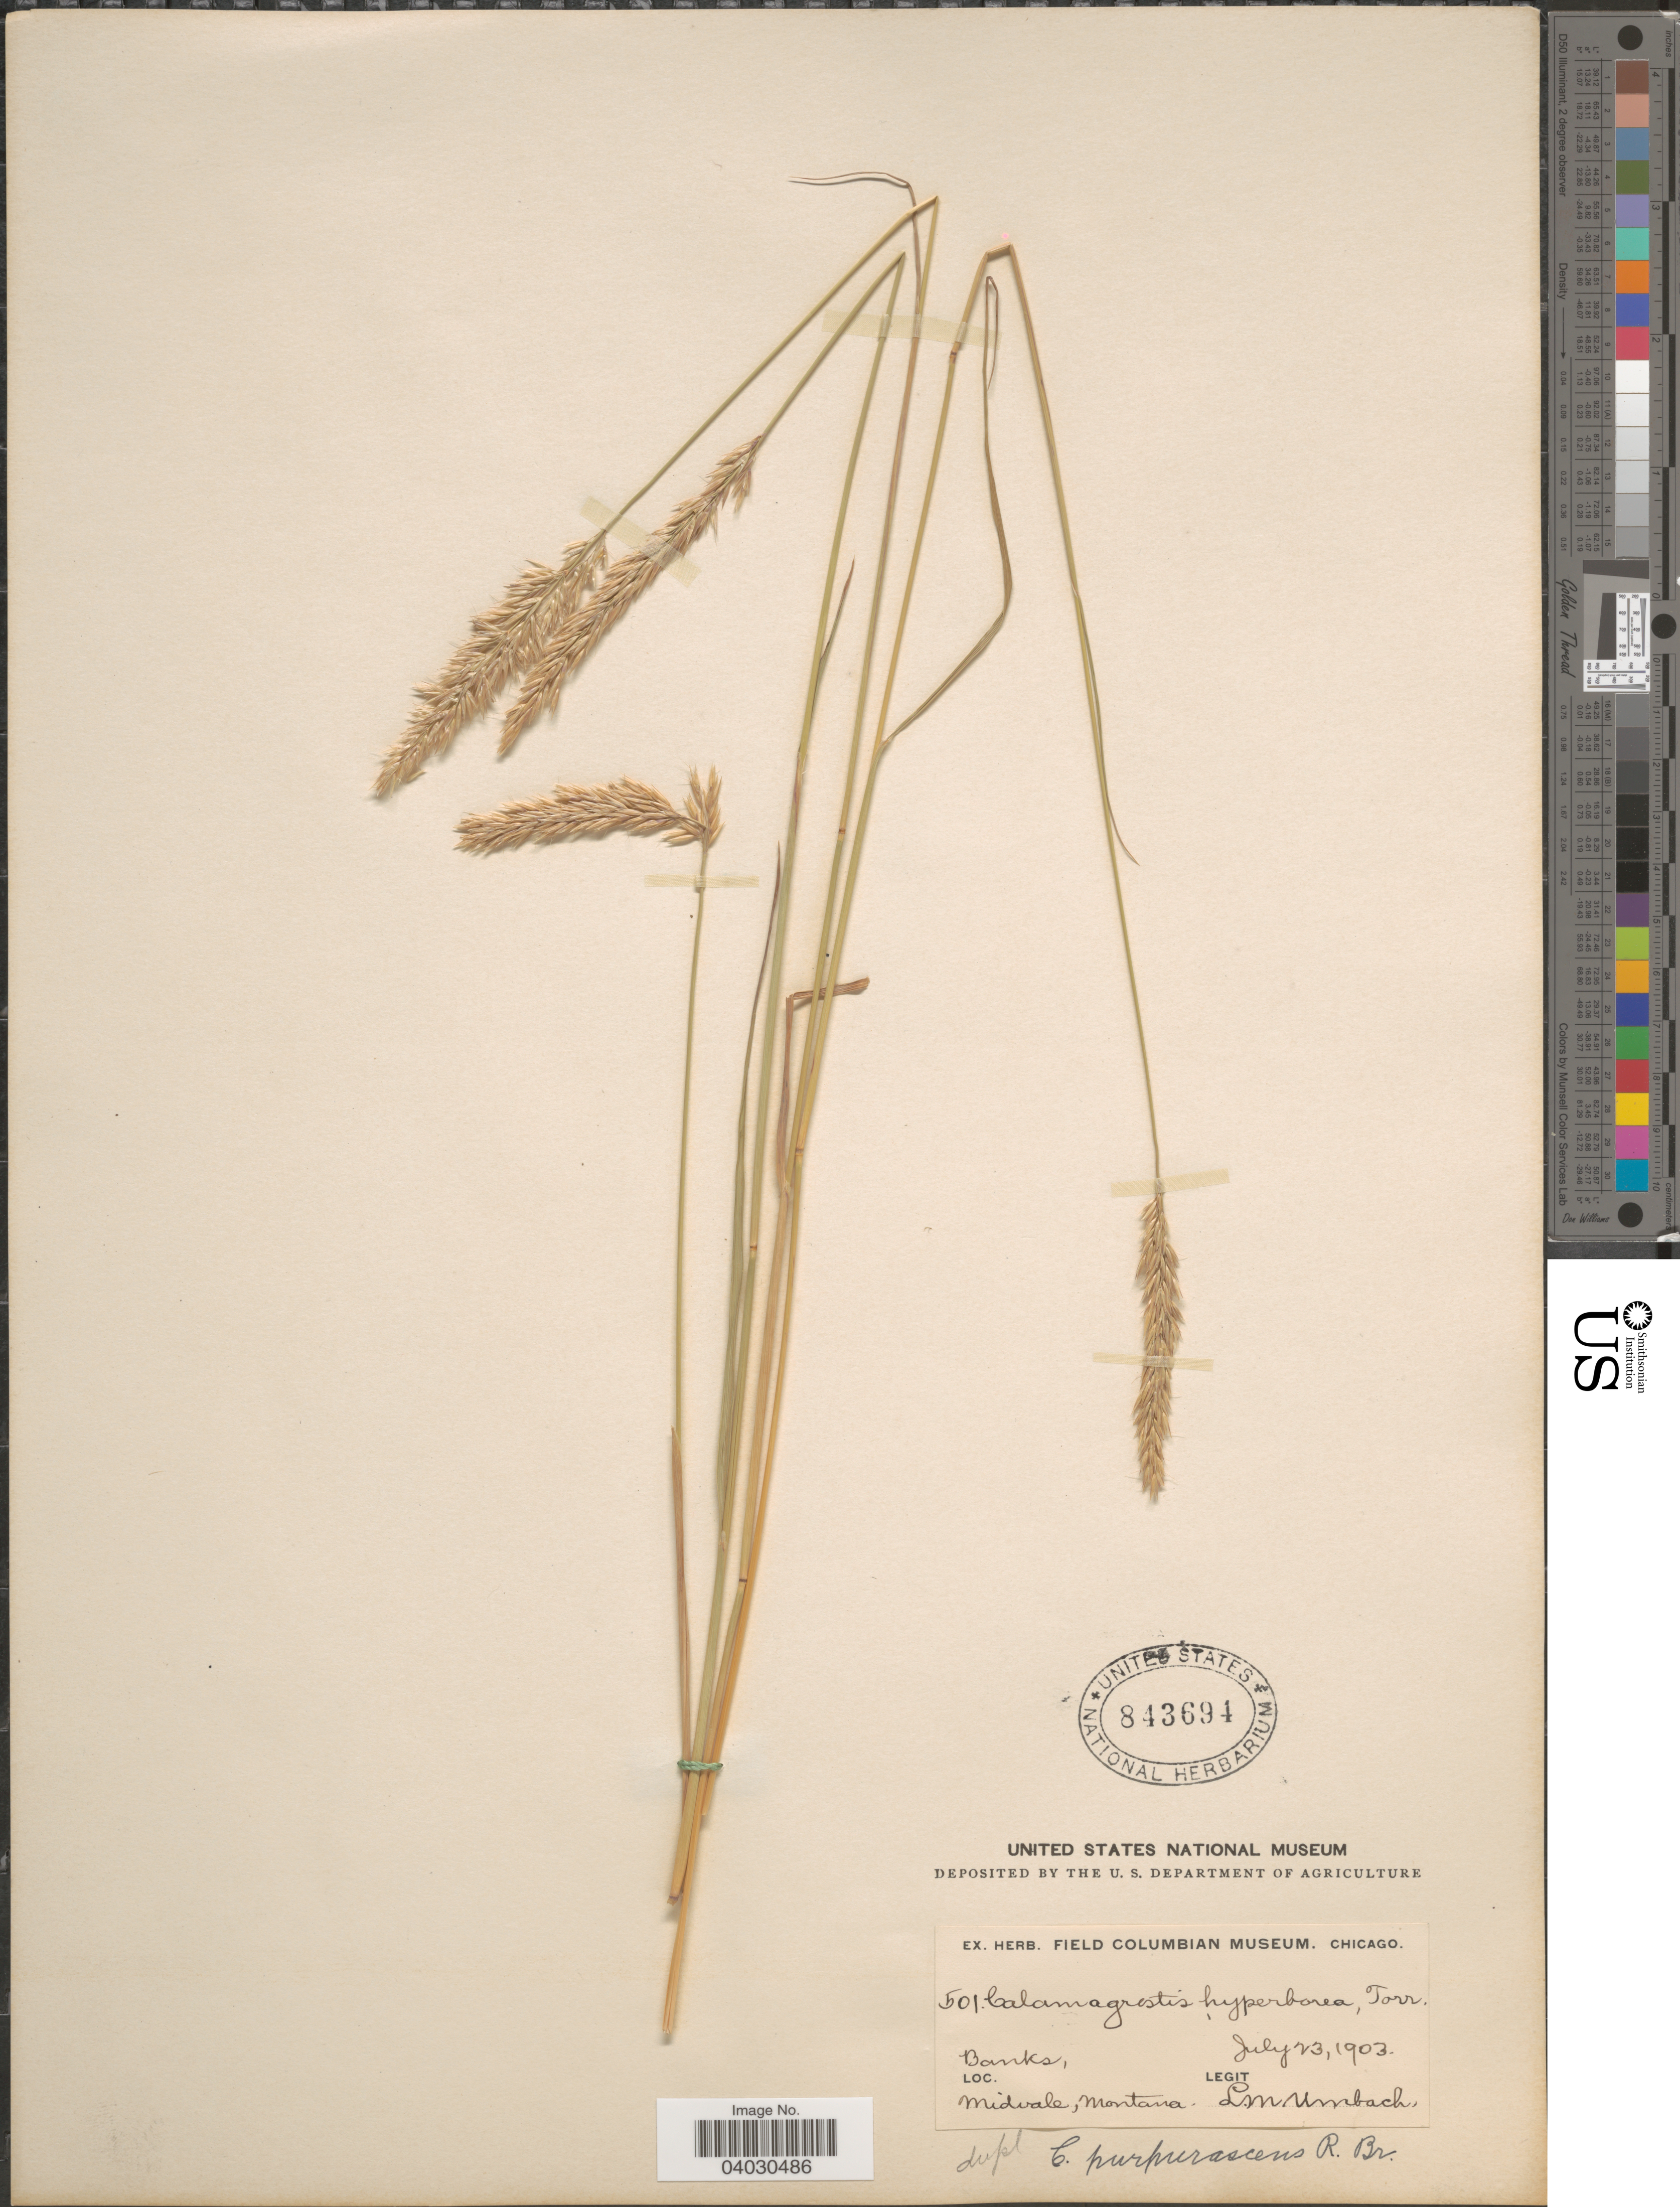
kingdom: Plantae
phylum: Tracheophyta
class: Liliopsida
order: Poales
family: Poaceae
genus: Calamagrostis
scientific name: Calamagrostis purpurascens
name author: R. Br.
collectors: L. M. Umbach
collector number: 501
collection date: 1903-07-23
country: United States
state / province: Montana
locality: Banks, Midvale.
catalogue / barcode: US 843694